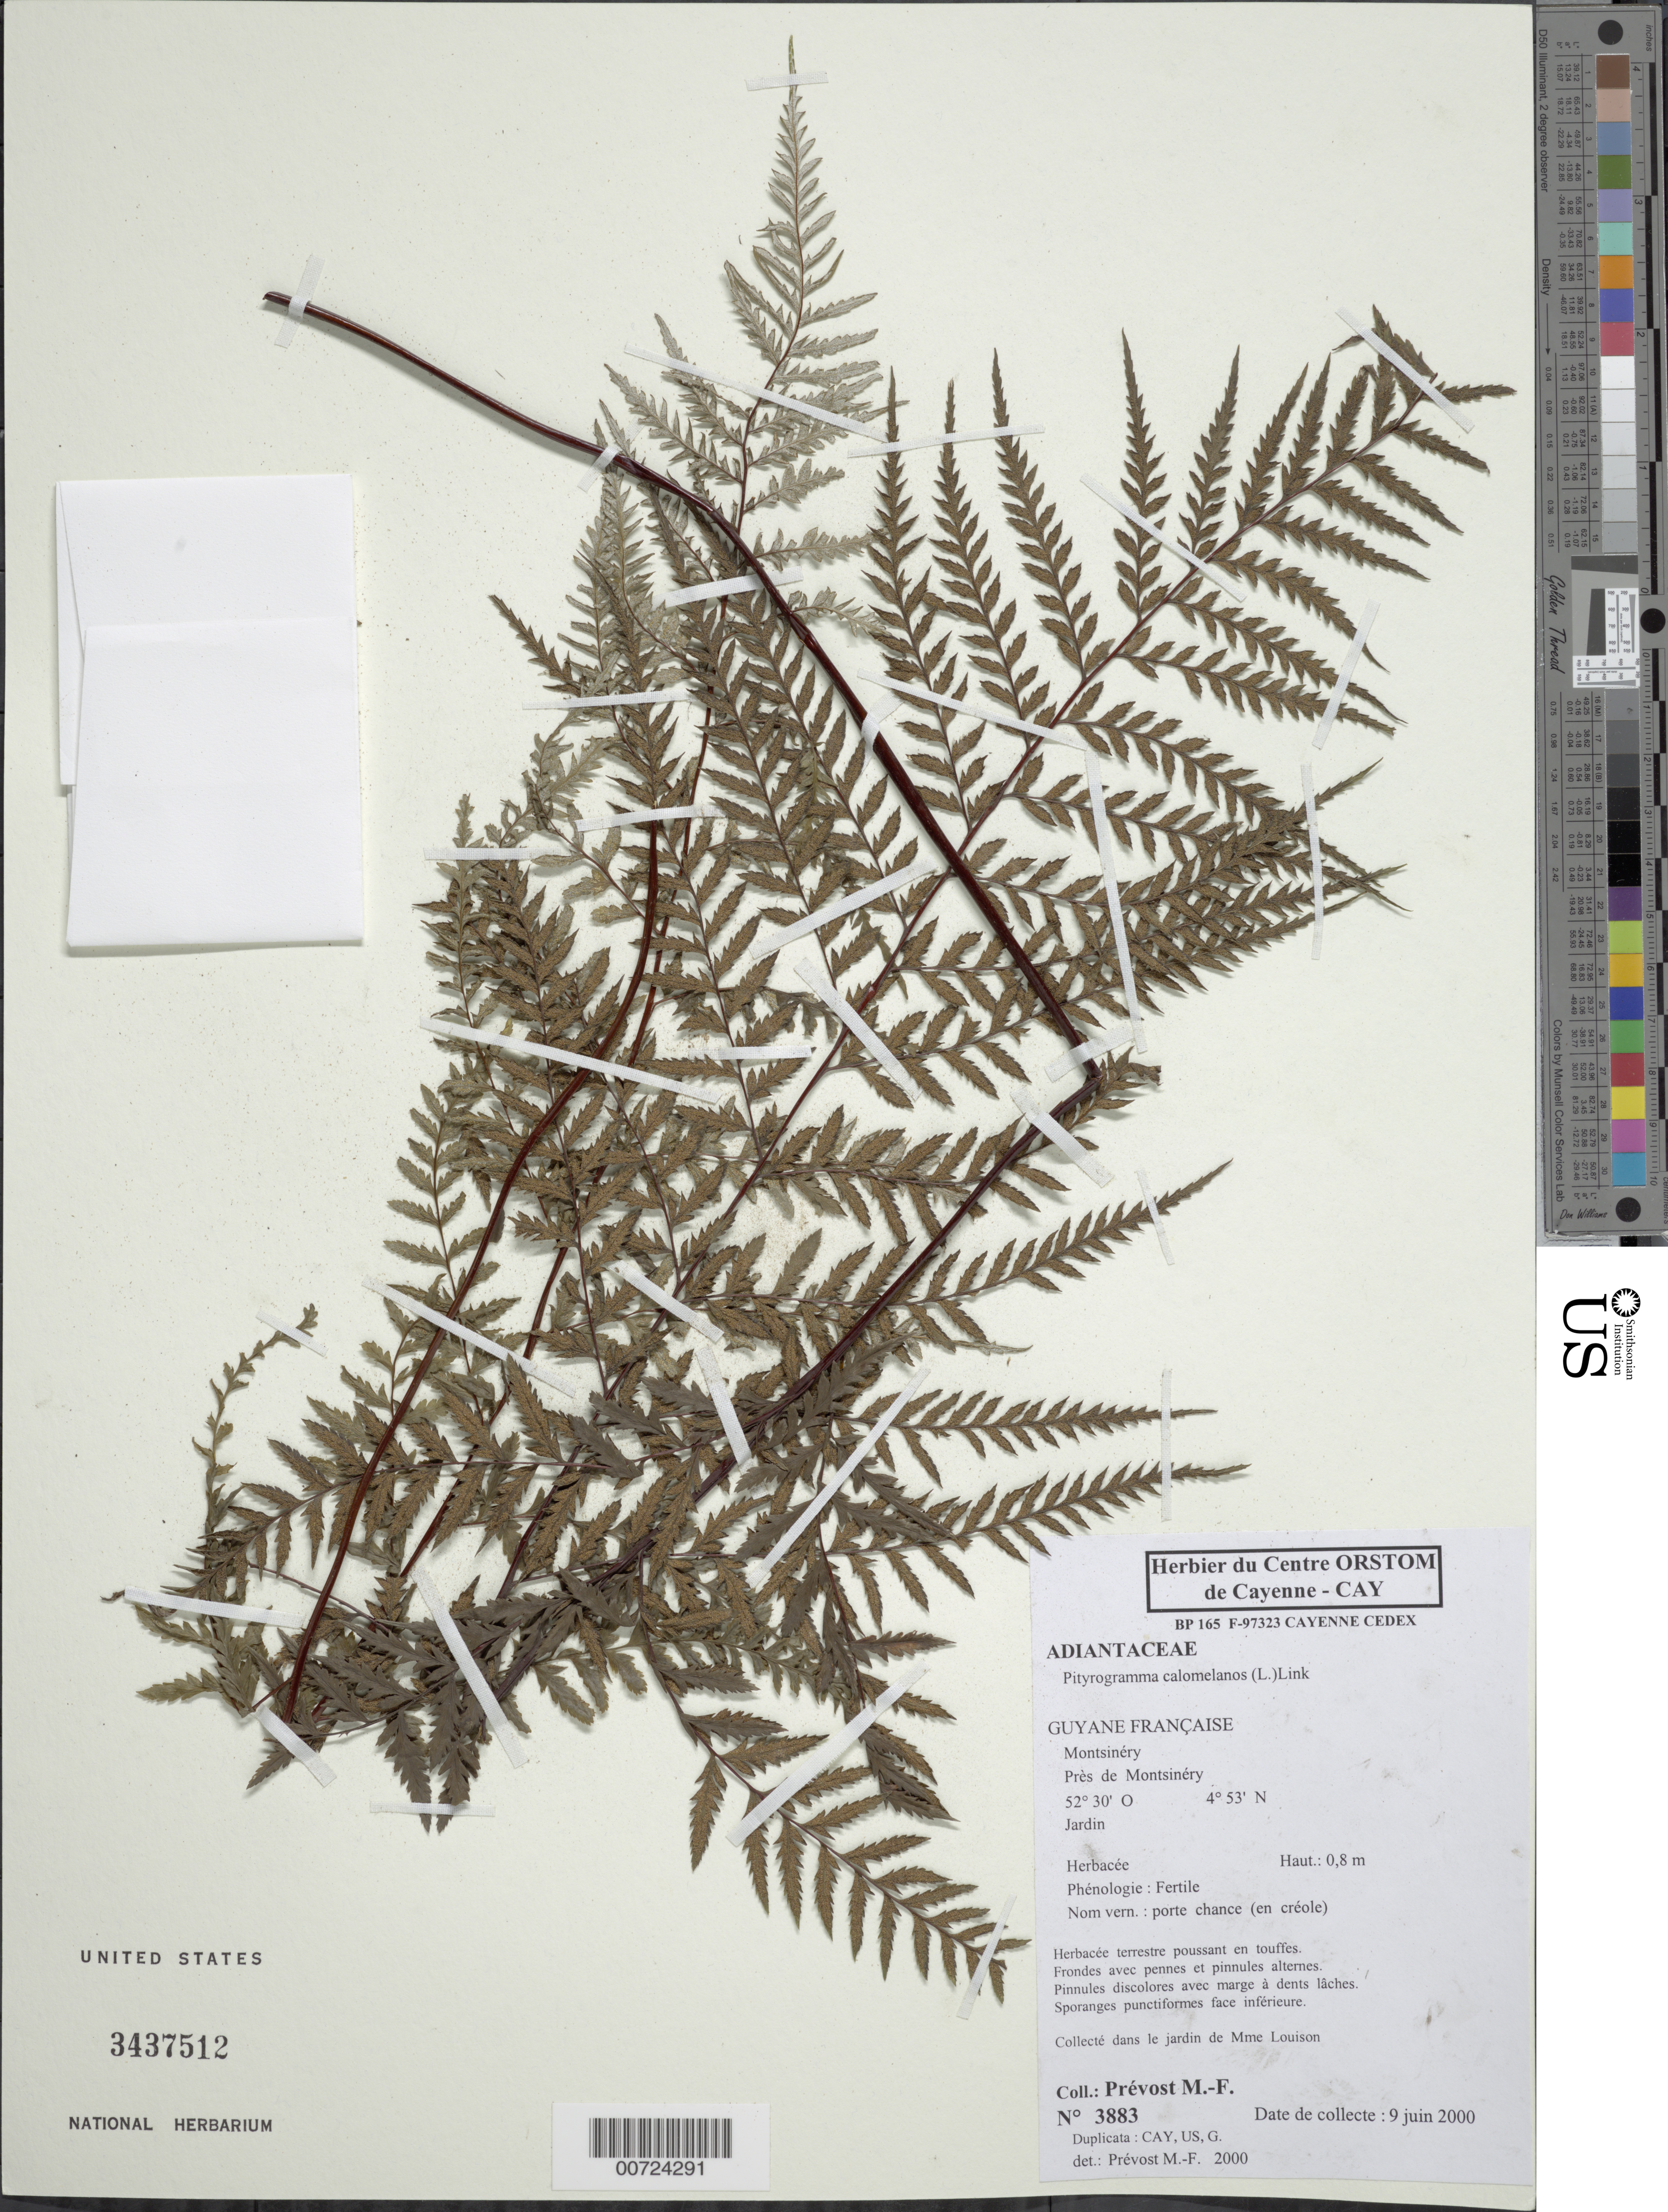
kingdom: Plantae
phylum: Tracheophyta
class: Polypodiopsida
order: Polypodiales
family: Pteridaceae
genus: Pityrogramma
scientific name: Pityrogramma calomelanos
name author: (L.) Link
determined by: Prévost, M.-F.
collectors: M.-F. Prévost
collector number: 3883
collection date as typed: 9-Jun-00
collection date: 2000-06-09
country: French Guiana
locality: Montsinéry, in the garden of Mme Louison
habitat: Garden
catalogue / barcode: US 3437512